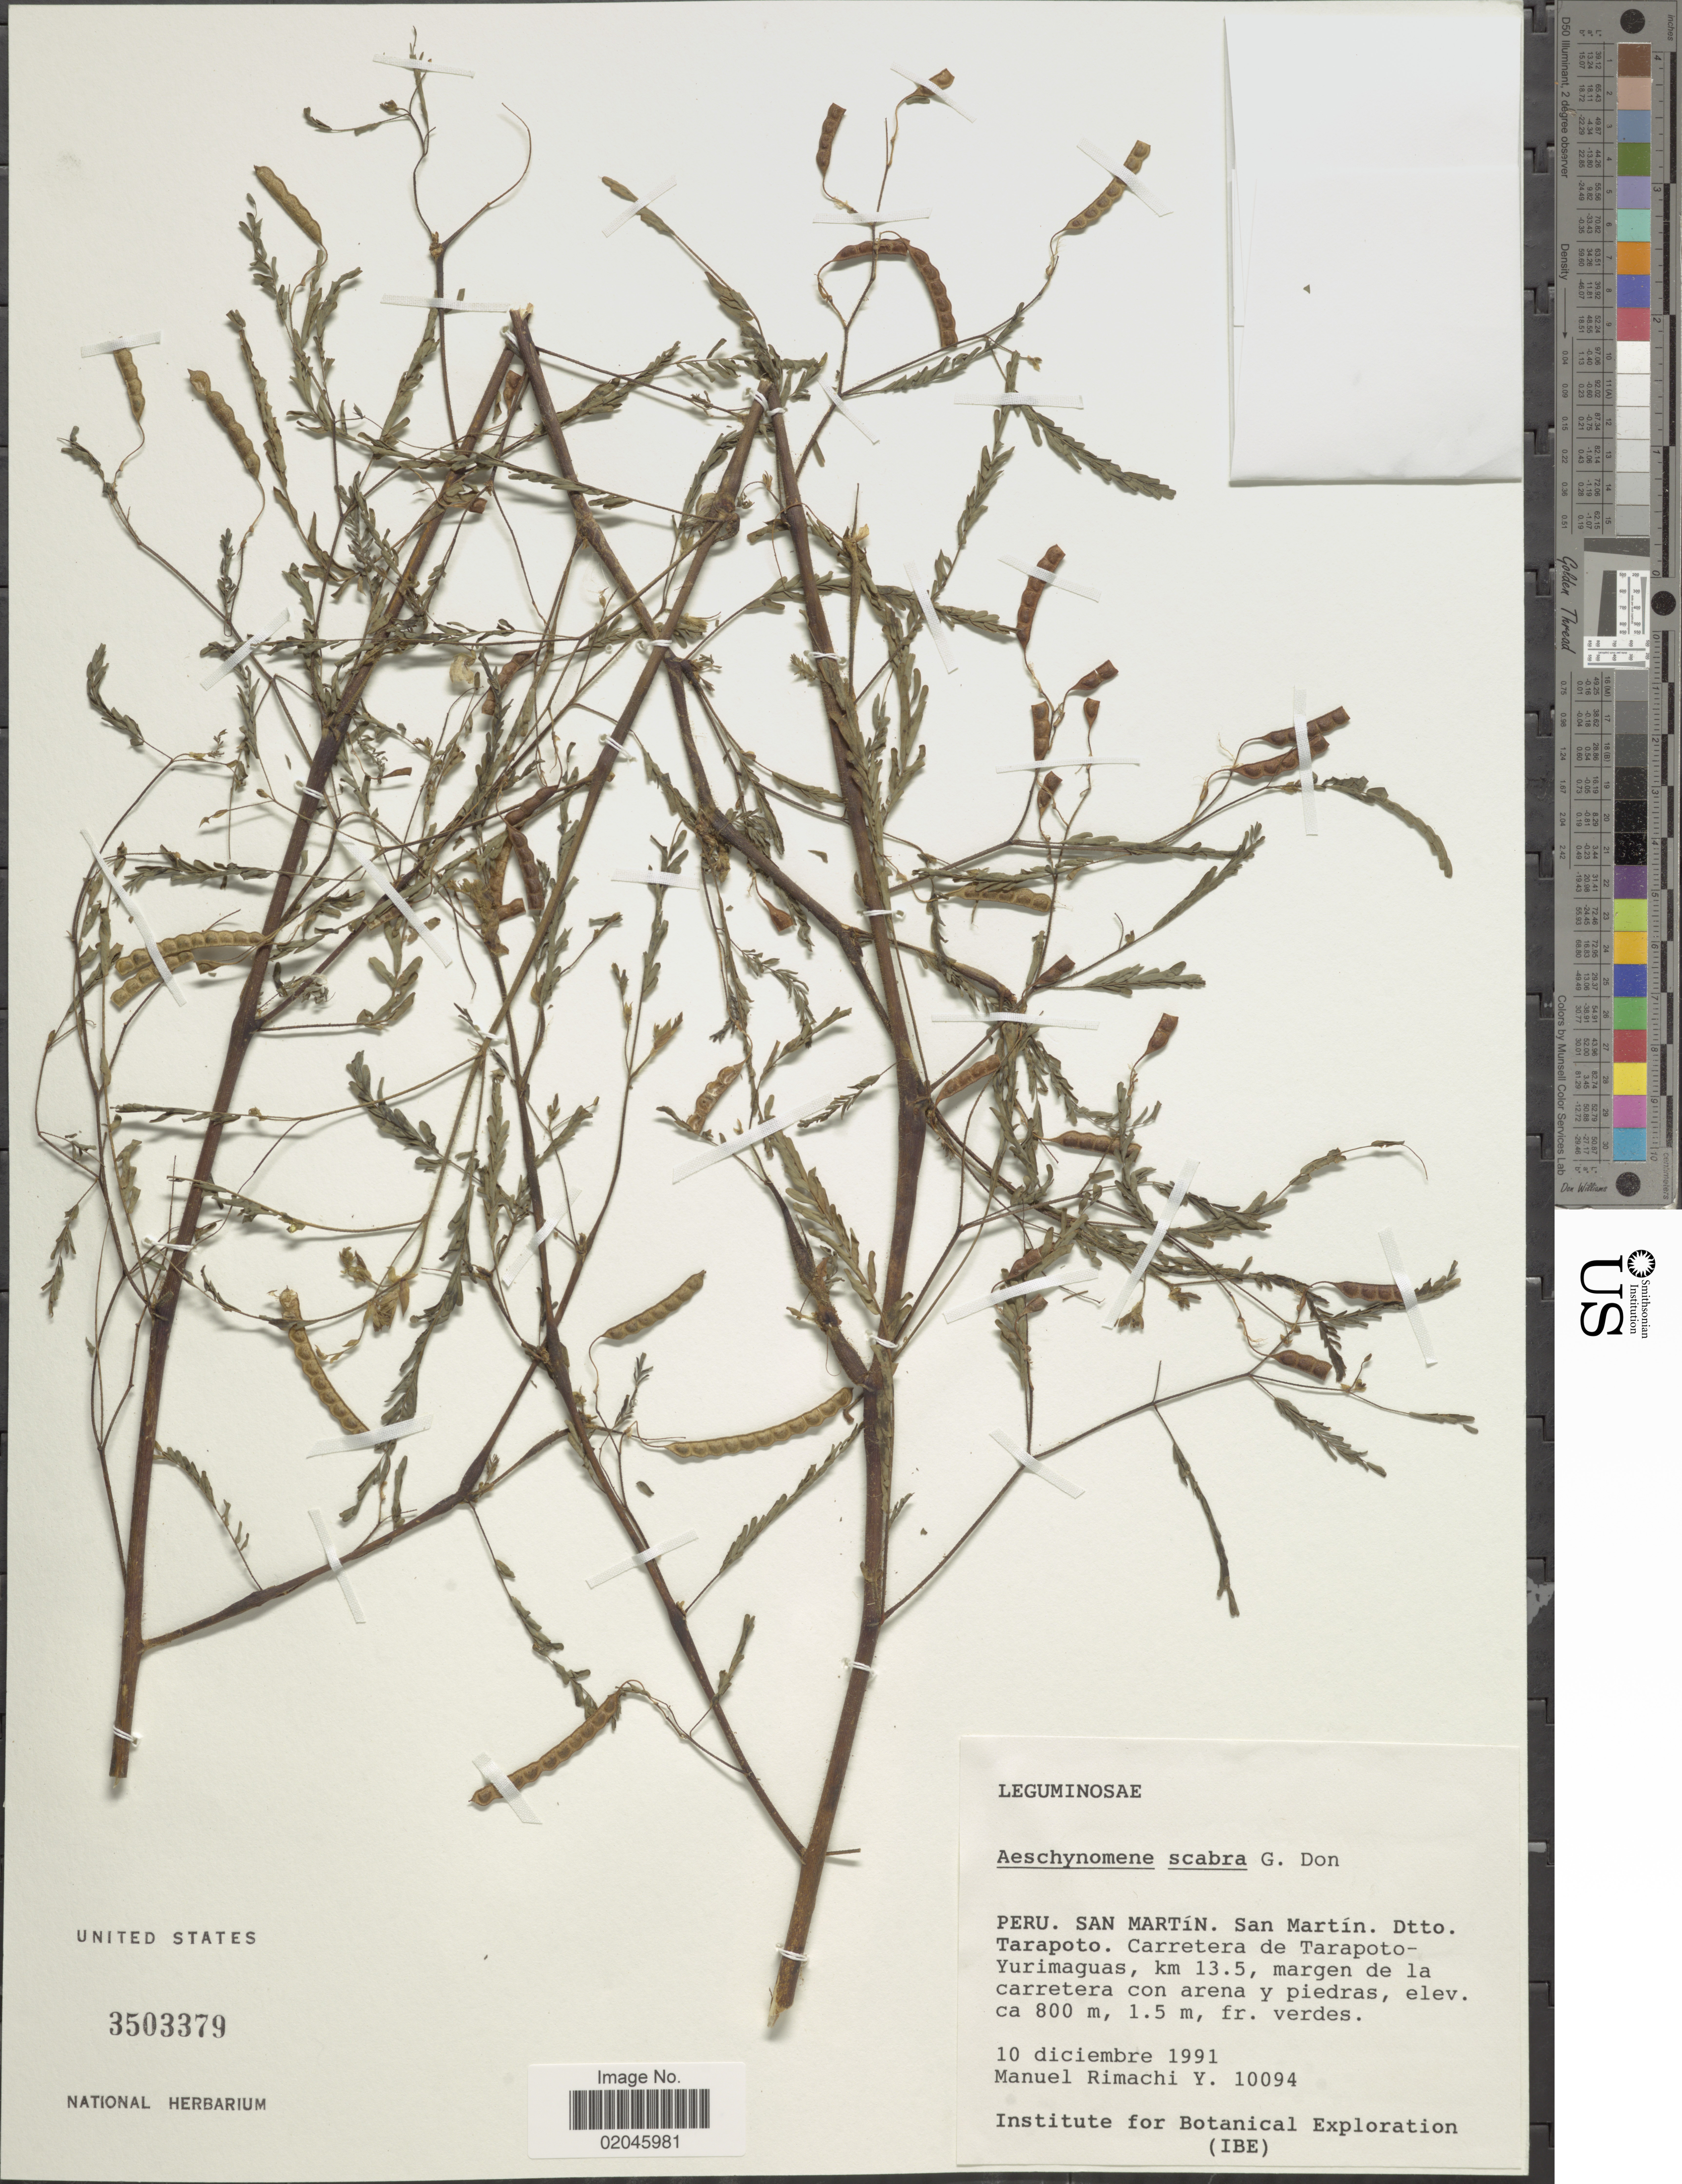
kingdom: Plantae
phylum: Tracheophyta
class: Magnoliopsida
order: Fabales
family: Fabaceae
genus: Aeschynomene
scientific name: Aeschynomene scabra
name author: G. Don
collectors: M. Rimachi Y.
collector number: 10094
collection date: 1991-12-10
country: Peru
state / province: San Martín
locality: San Martin. Dtto. Tarapoto. Carretera de Tarapoto-Yurimaguas, km 13.5, margen de la carretera con arena y piedras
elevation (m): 800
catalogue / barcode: US 3503379